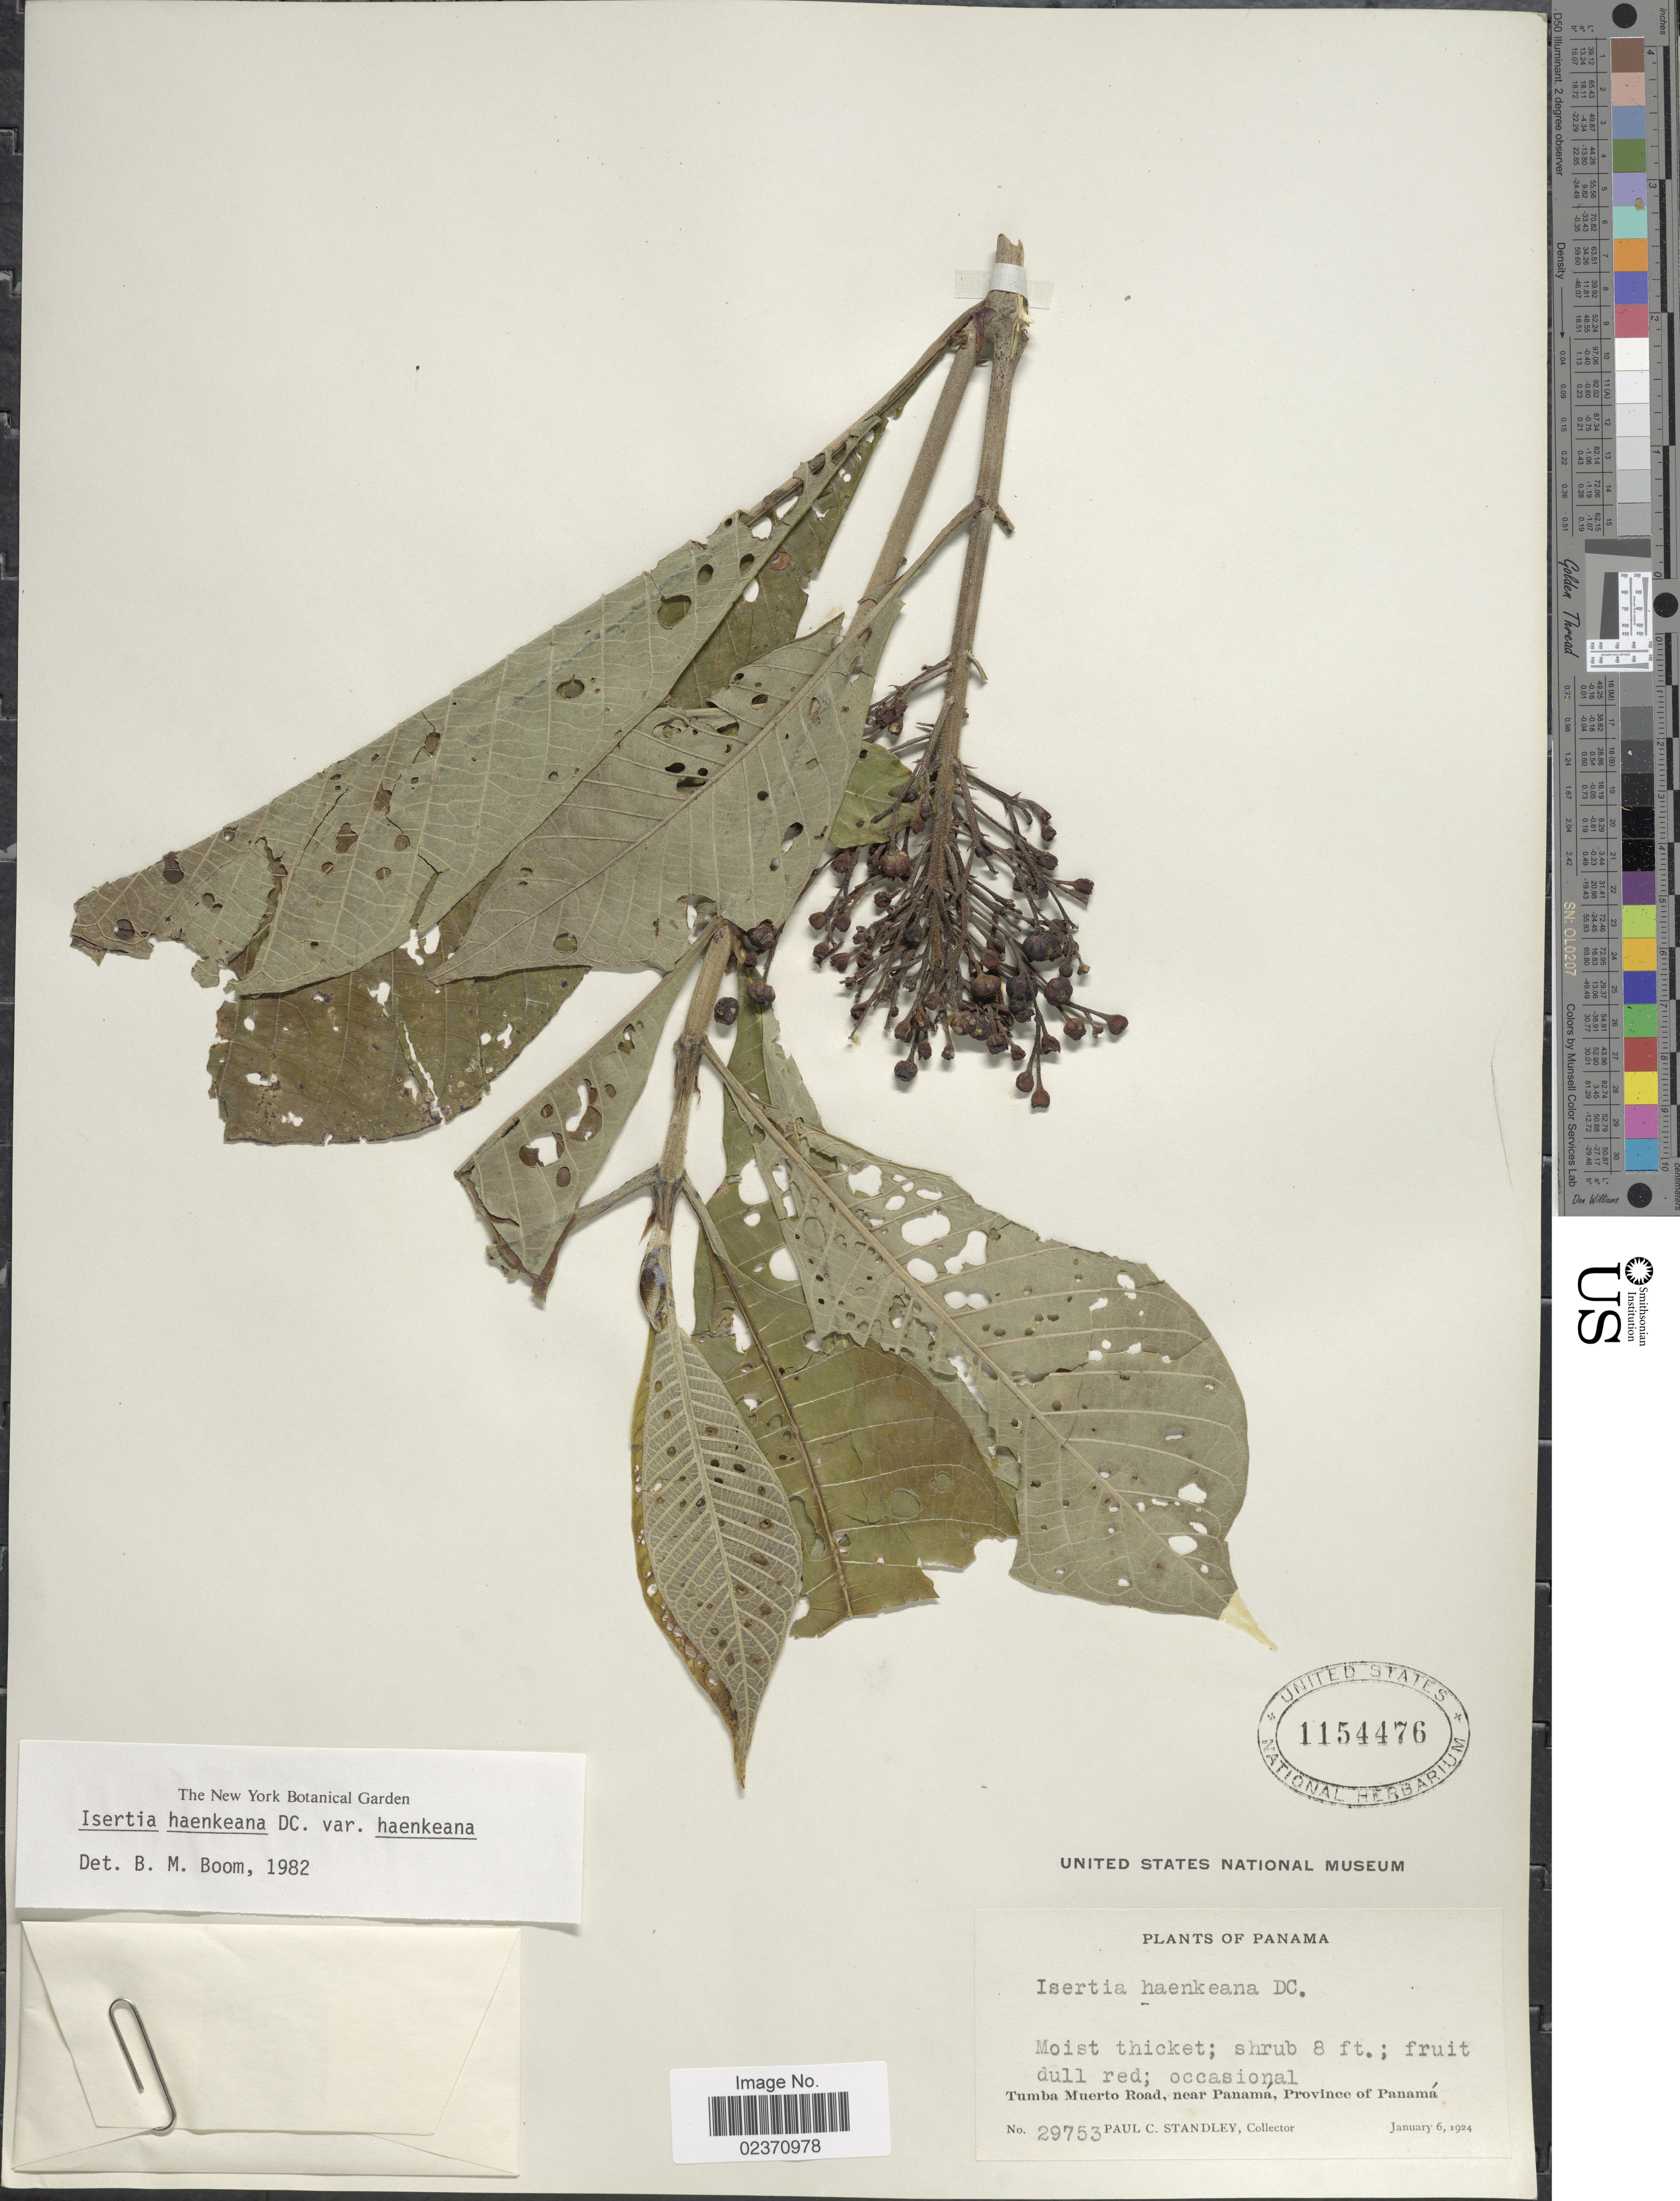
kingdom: Plantae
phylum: Tracheophyta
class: Magnoliopsida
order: Gentianales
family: Rubiaceae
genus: Isertia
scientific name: Isertia haenkeana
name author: DC.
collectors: P. C. Standley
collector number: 29753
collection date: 1924-01-06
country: Panama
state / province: Panamá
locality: Tumba Muerto Road, near Panamá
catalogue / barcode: US 1154476